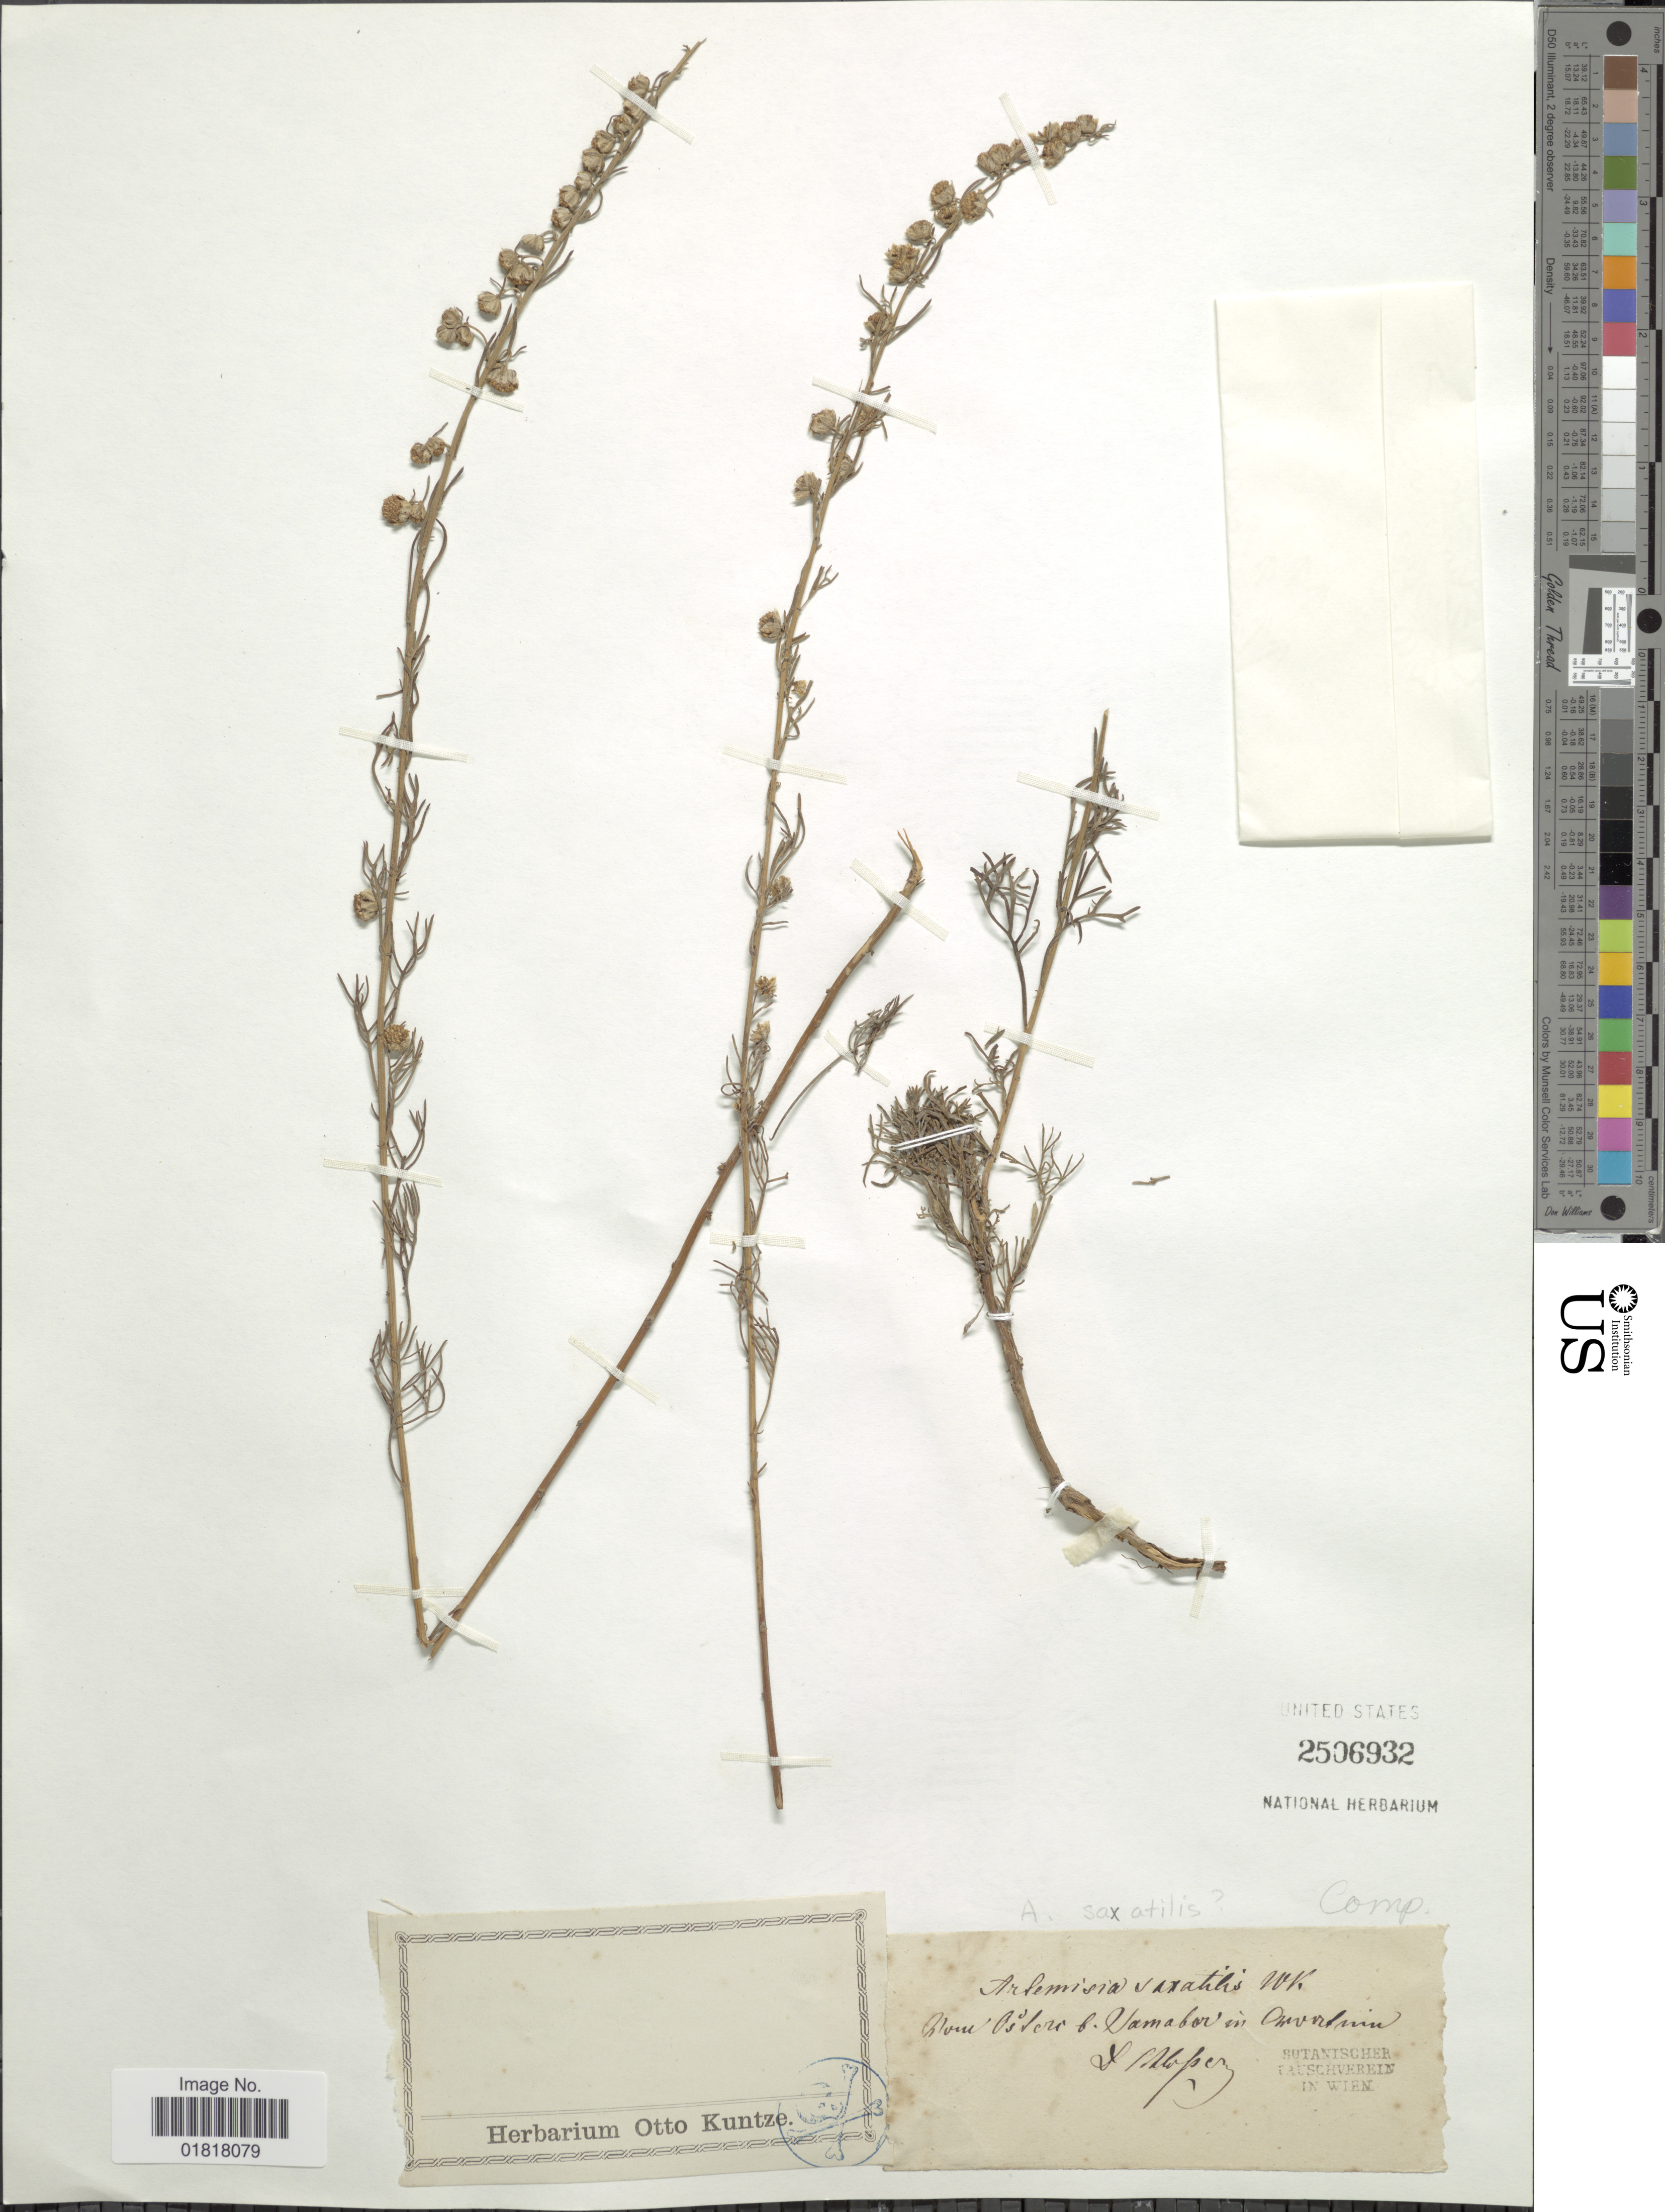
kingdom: Plantae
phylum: Tracheophyta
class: Magnoliopsida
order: Asterales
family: Asteraceae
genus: Artemisia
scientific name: Artemisia saxatilis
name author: Waldst. & Kit.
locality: Rhou Osderi b. Hamabor in Onvertimm [interpreted]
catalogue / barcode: US 2506932